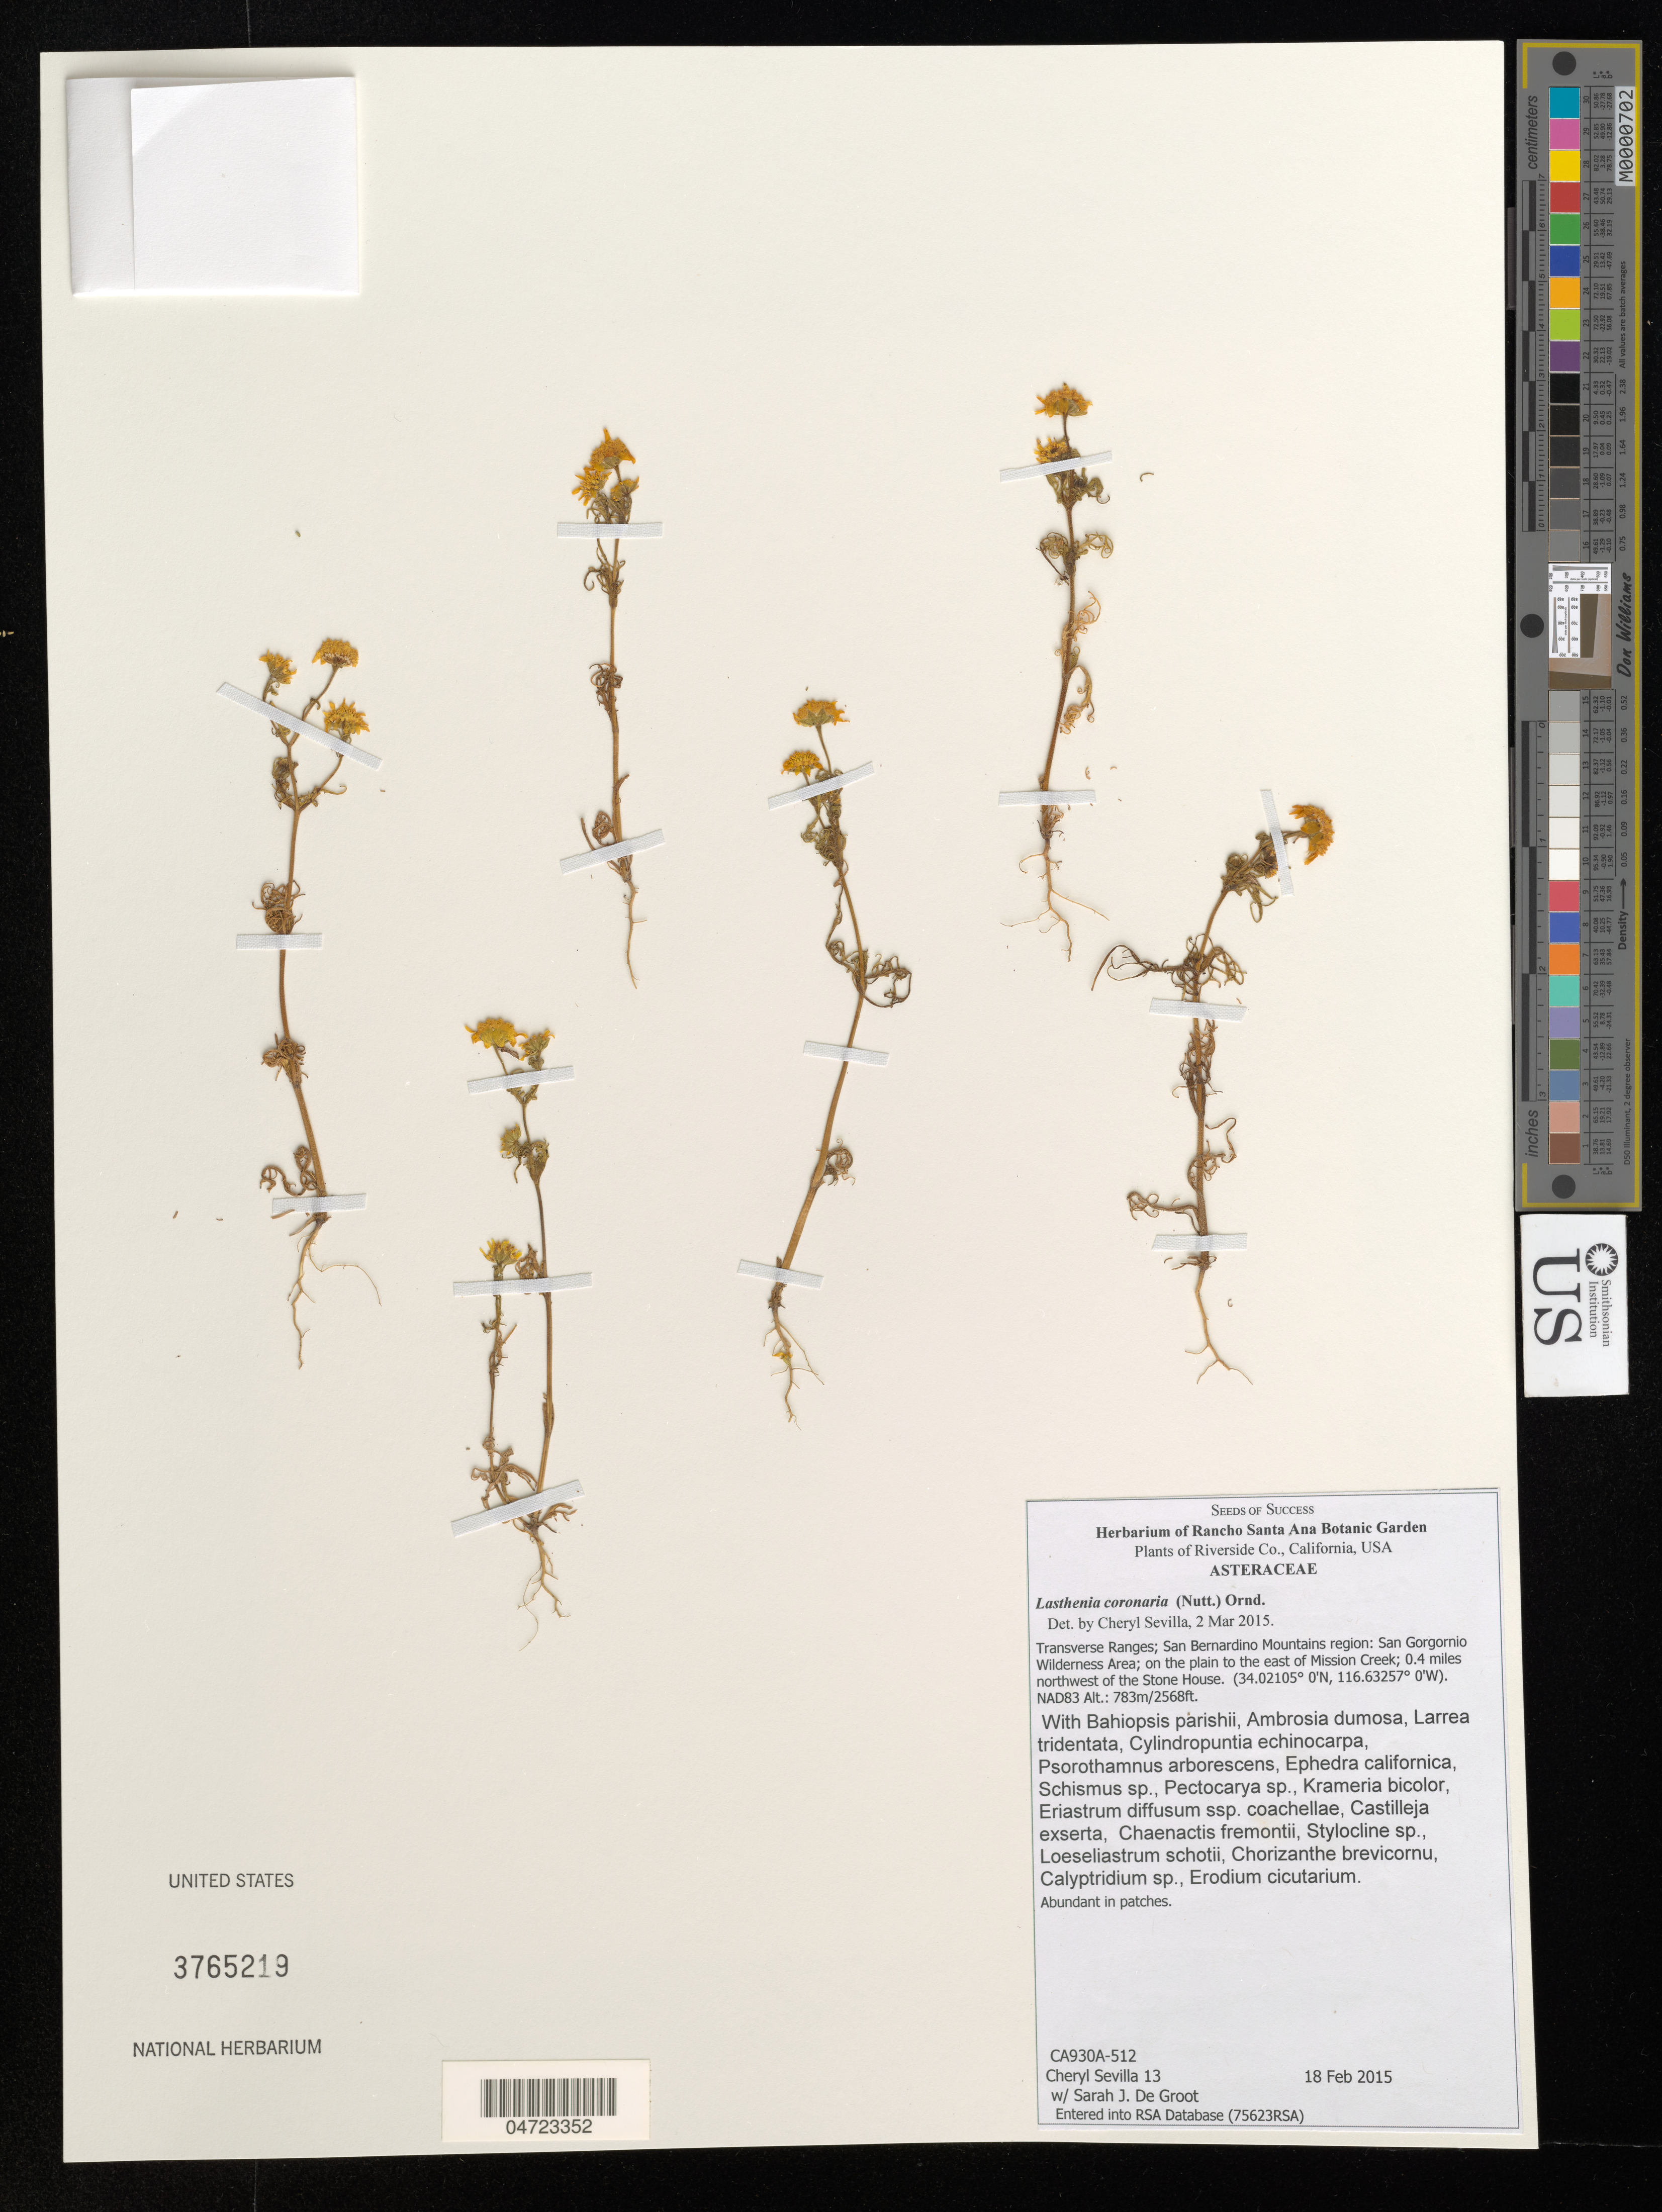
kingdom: Plantae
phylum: Tracheophyta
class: Magnoliopsida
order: Asterales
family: Asteraceae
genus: Lasthenia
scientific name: Lasthenia coronaria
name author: (Nutt.) Ornduff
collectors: C. Sevilla & S. De Groot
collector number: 13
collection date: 2015-02-18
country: United States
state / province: California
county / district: Riverside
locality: Riverside Co. Transverse Ranges; San Bernardino Mountains Region: San Gorgornio Wilderness Area; on the plain to the east of Mission Creek; 0.4 miles northwest of the Stone House.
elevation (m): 783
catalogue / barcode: US 3765219